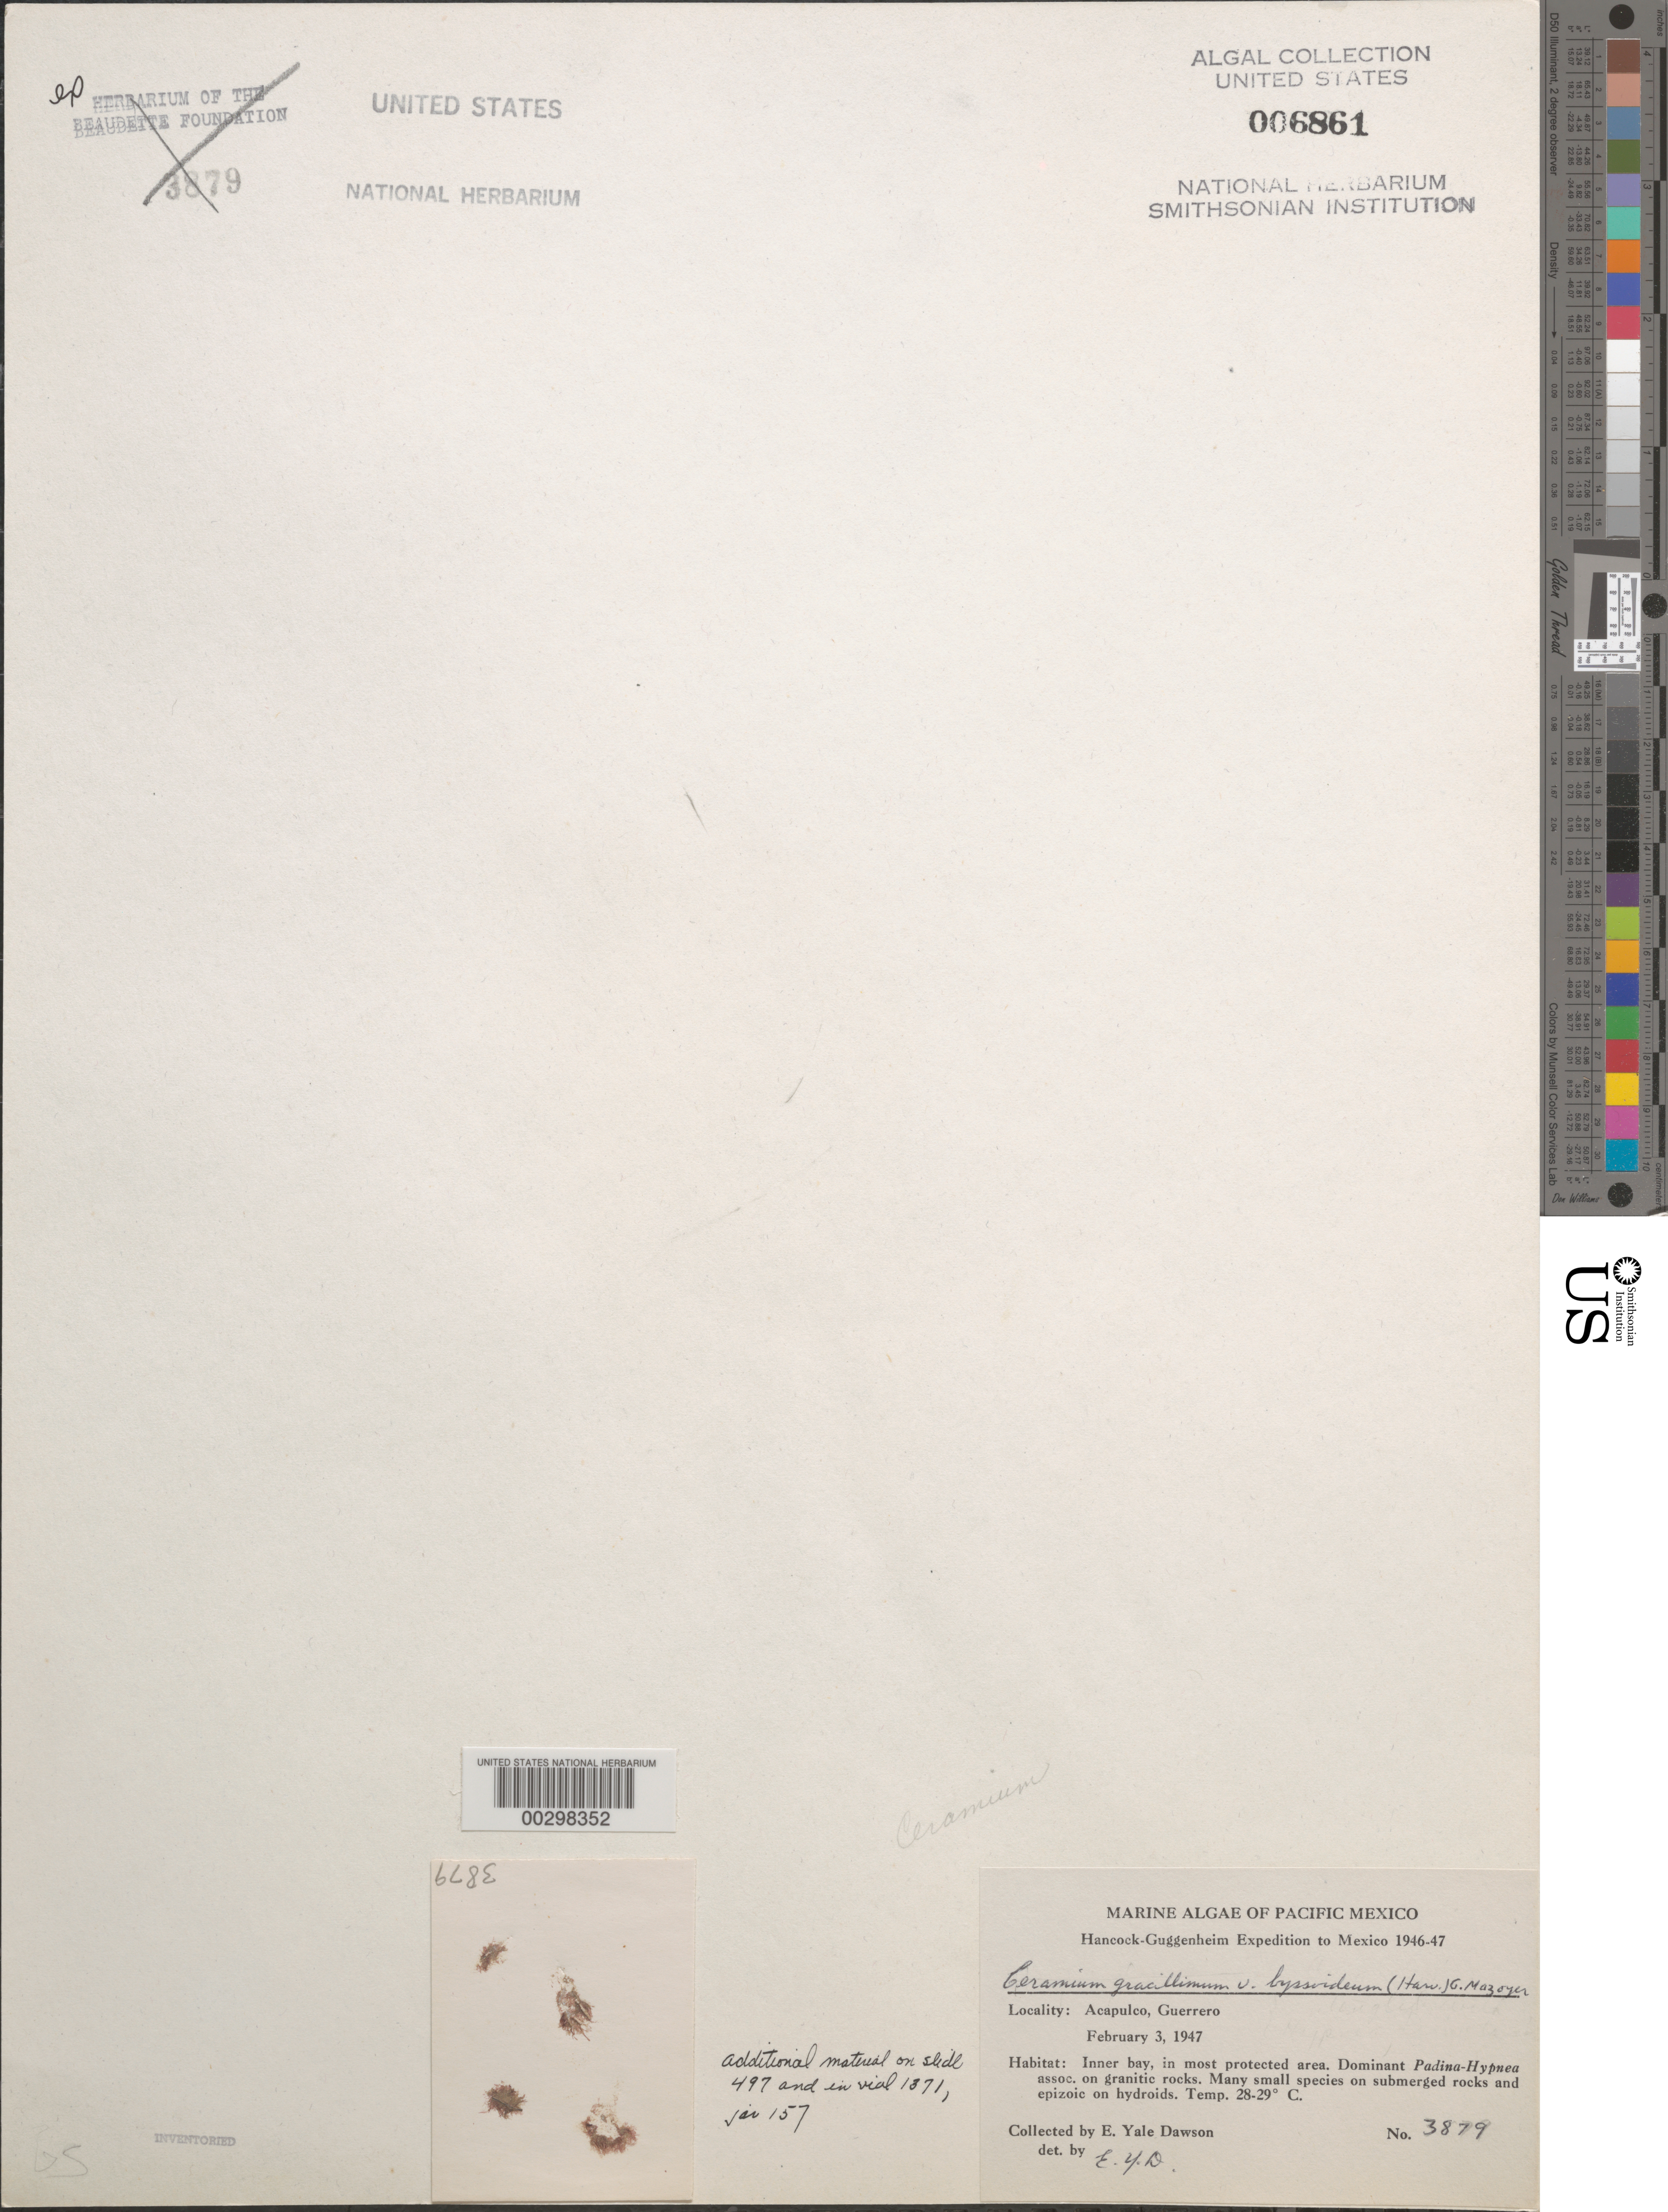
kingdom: Plantae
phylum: Rhodophyta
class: Florideophyceae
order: Ceramiales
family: Ceramiaceae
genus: Ceramium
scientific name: Ceramium gracillimum var. byssoideum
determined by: Dawson, E. Y.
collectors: E. Y. Dawson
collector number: EYD 3879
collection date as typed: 03 February 1947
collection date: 1947-02-03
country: Mexico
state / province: Guerrero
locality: Acapulco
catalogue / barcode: US 6861